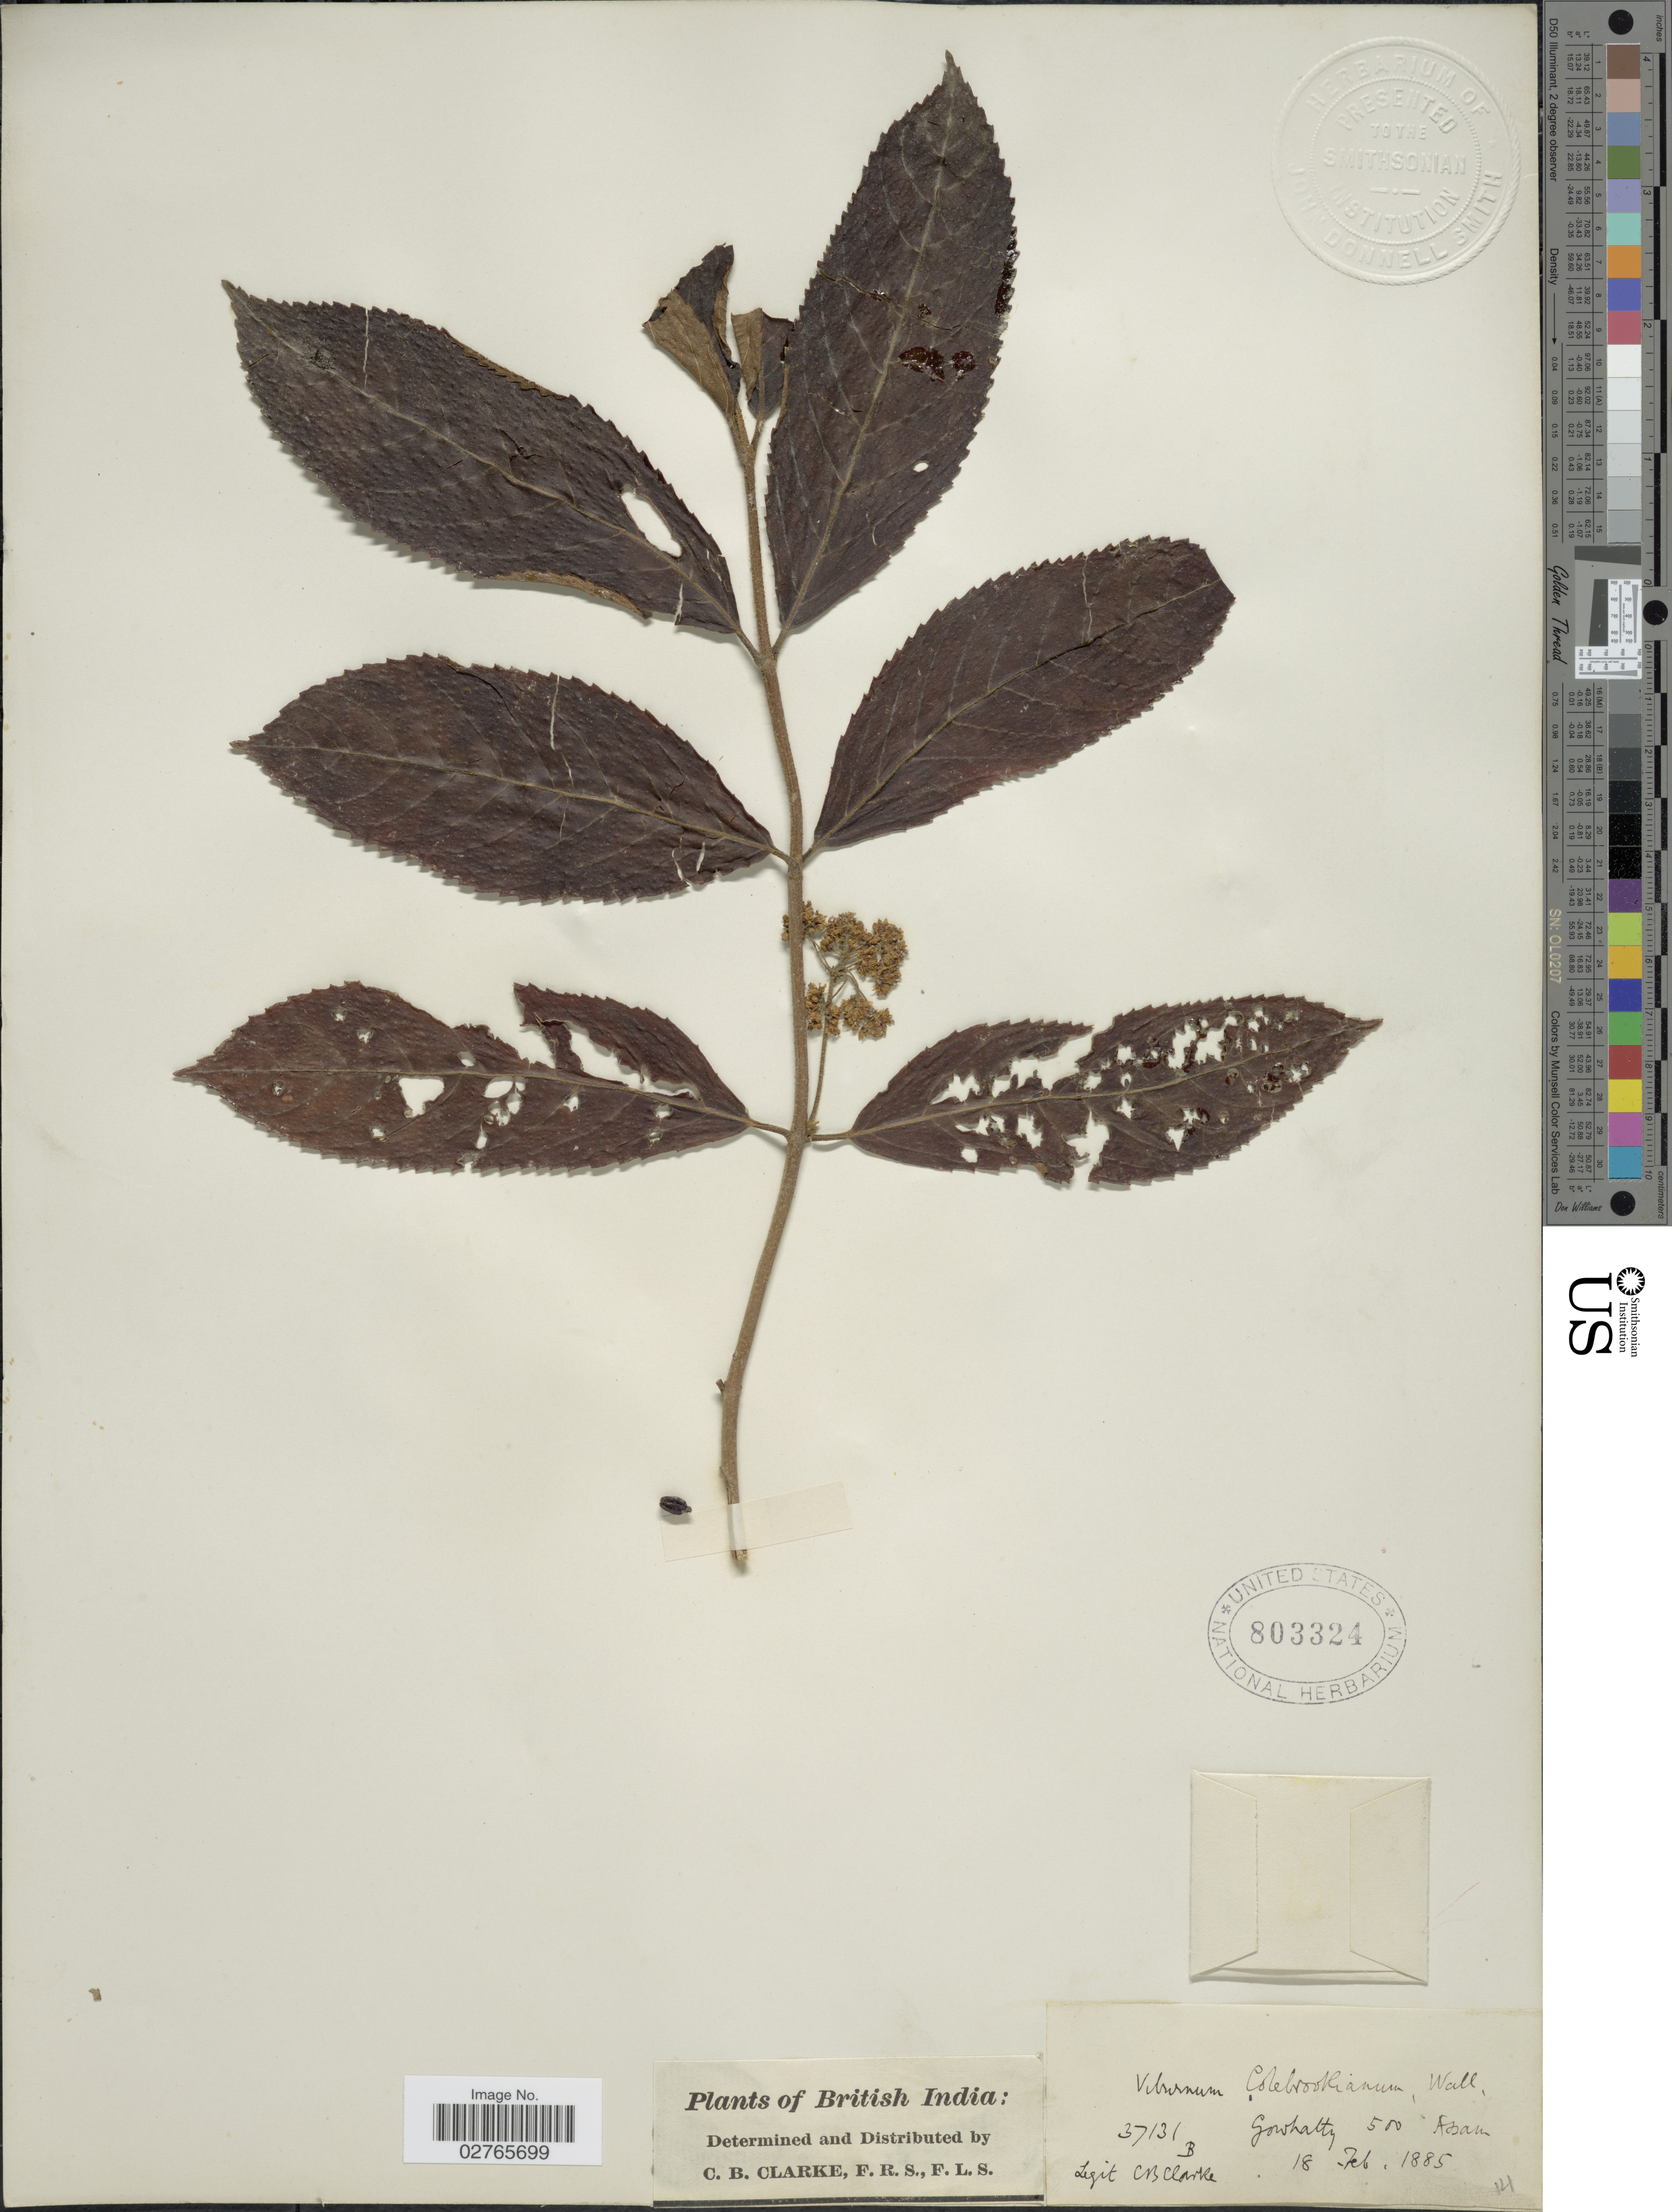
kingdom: Plantae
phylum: Tracheophyta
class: Magnoliopsida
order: Dipsacales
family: Viburnaceae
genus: Viburnum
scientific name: Viburnum colebrookeanum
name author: Wall. ex DC.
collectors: C. B. Clarke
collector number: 37131B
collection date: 1885-02-18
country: India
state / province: Assam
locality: British India. Gowhatty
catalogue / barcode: US 803324